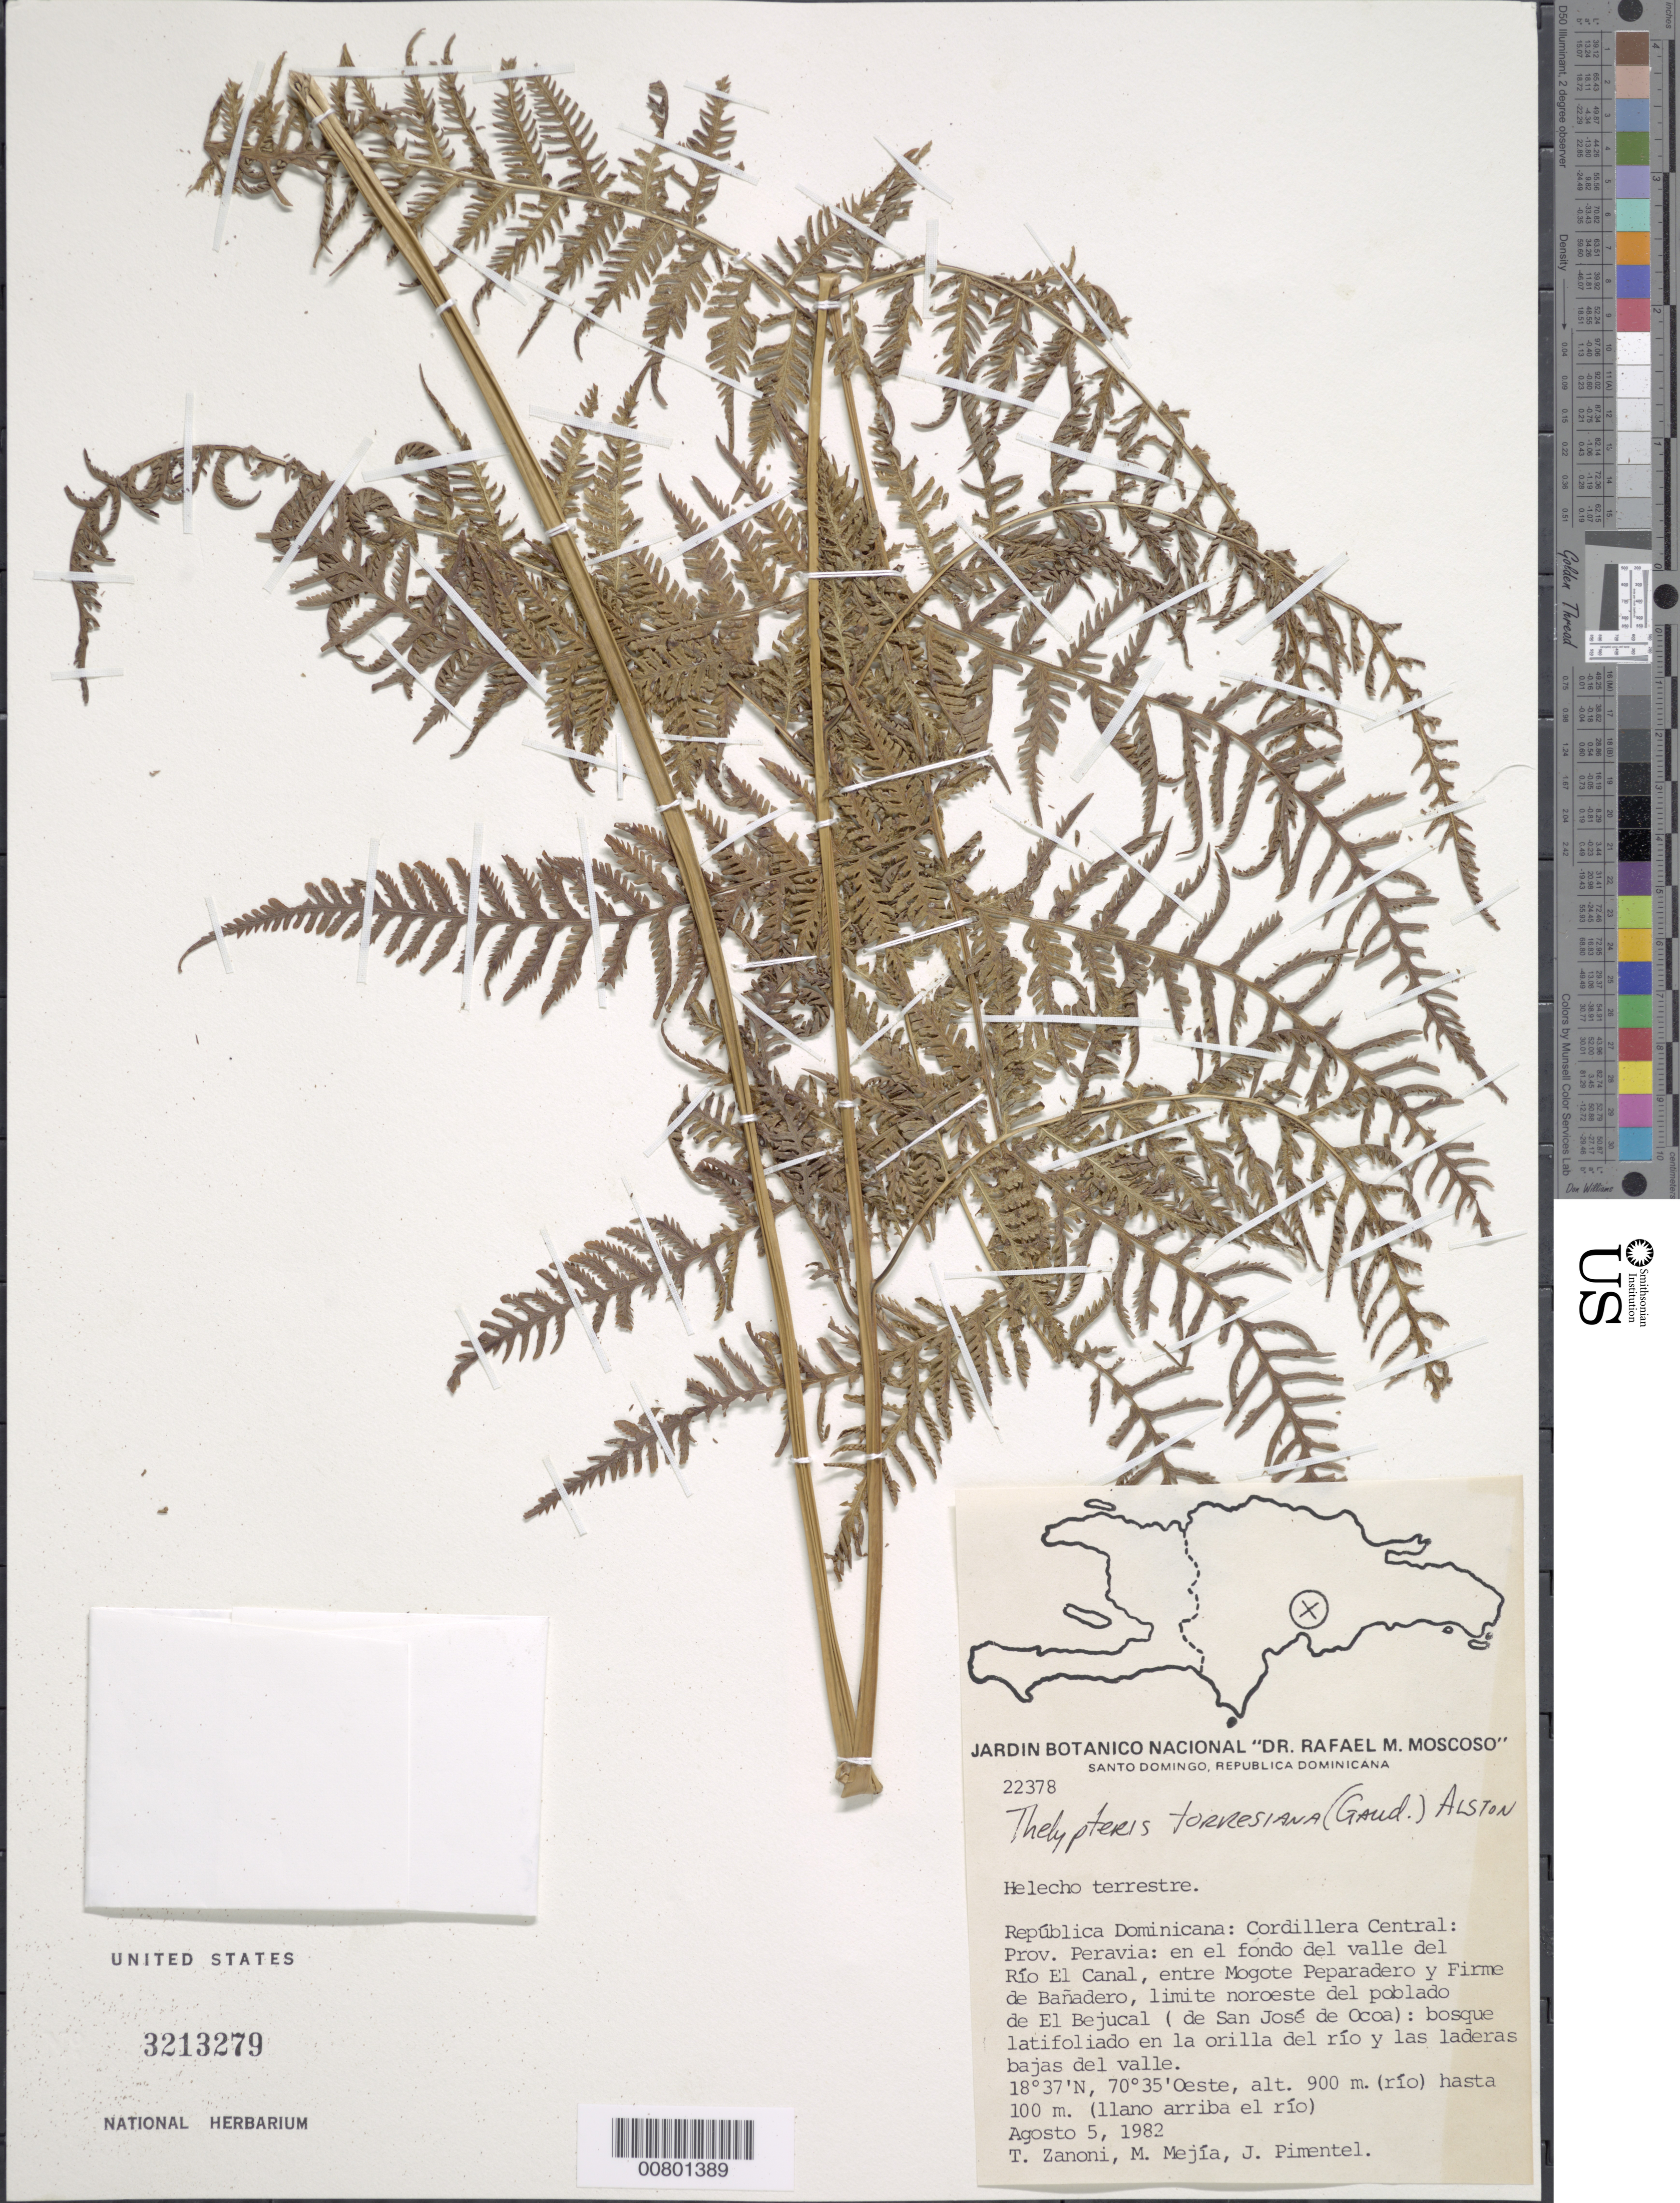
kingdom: Plantae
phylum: Tracheophyta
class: Polypodiopsida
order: Polypodiales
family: Thelypteridaceae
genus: Macrothelypteris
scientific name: Macrothelypteris torresiana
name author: (Gaudich.) Ching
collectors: T. A. Zanoni, M. Mejia & J. Pimentel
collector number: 22378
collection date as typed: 05 Aug 1982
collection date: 1982-08-05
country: Dominican Republic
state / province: Peravia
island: Hispaniola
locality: Cordillera Central, Río El Canal, entre Mogote Peparadero y Firme de Bañadero, NW del poblado de El Bejucal (de San José de Ocoa)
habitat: Bosque latifoliado enla orilla del rio y las laderas bajas del valle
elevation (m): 900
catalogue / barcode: US 3213279